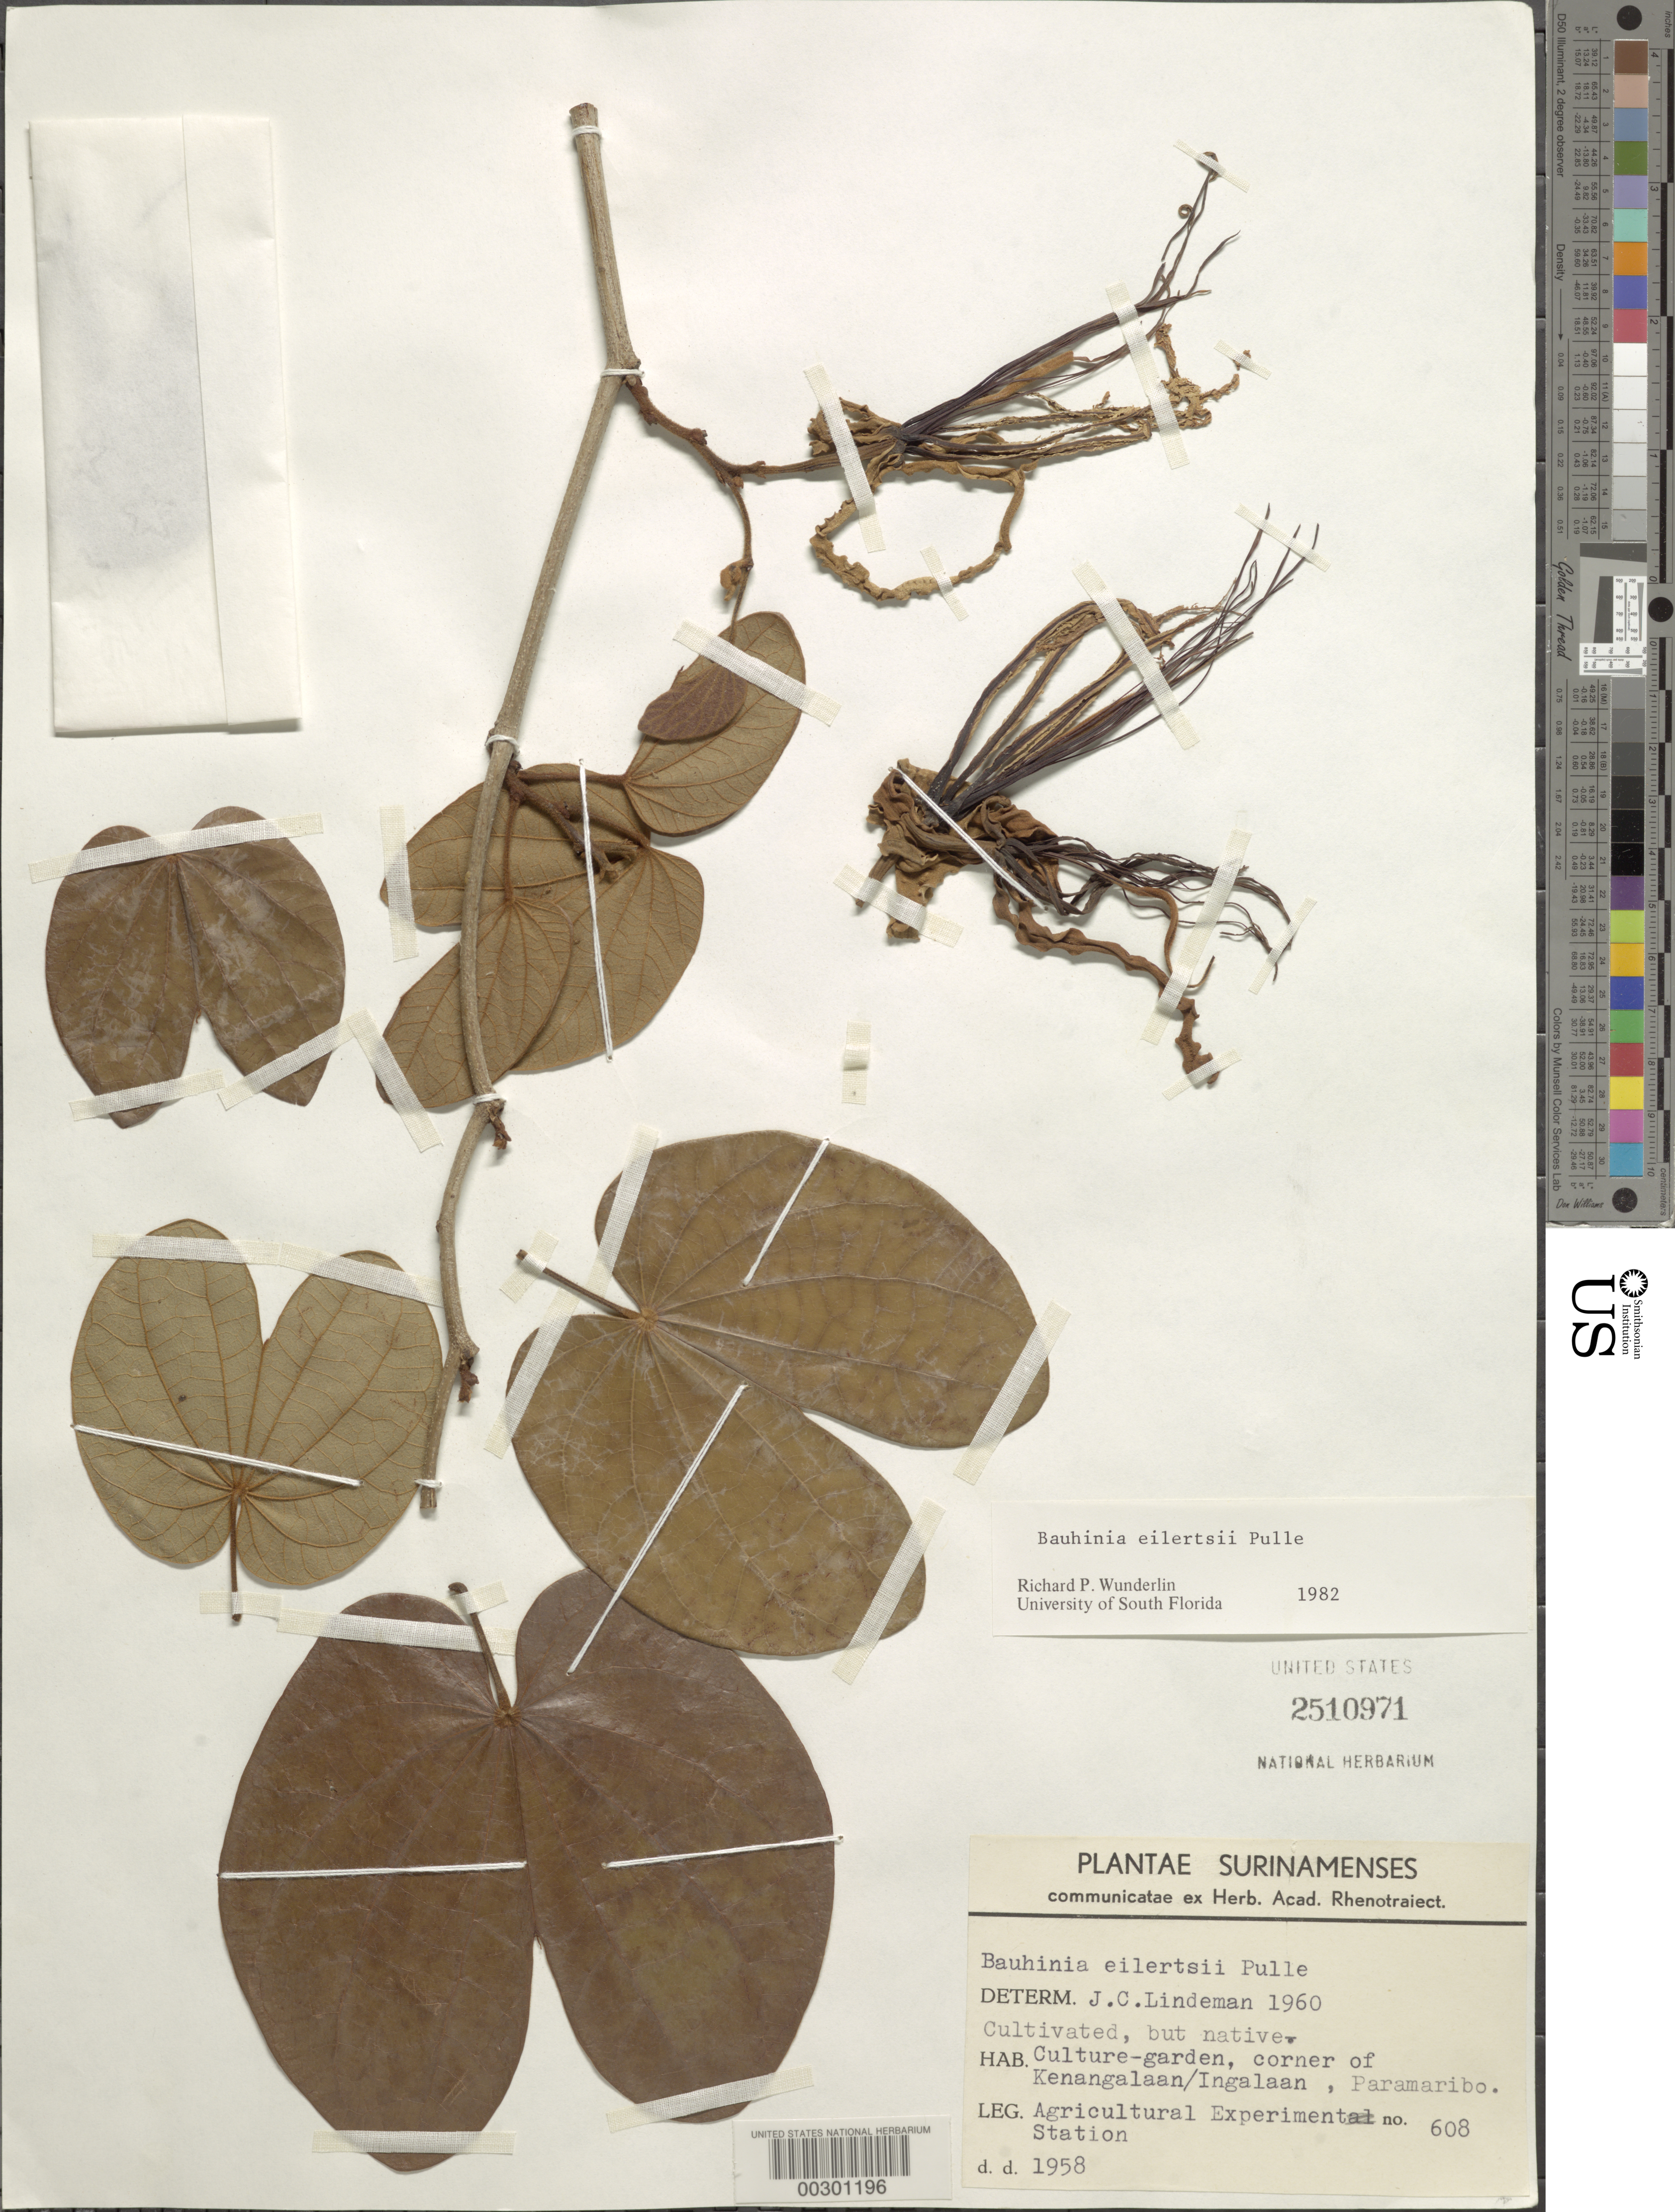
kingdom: Plantae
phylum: Tracheophyta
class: Magnoliopsida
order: Fabales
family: Fabaceae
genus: Bauhinia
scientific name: Bauhinia eilertsii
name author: Pulle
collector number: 608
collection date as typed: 1958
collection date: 1958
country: Suriname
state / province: Paramaribo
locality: Corner of kenangalann / ingalaan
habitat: Garden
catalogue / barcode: US 2510971